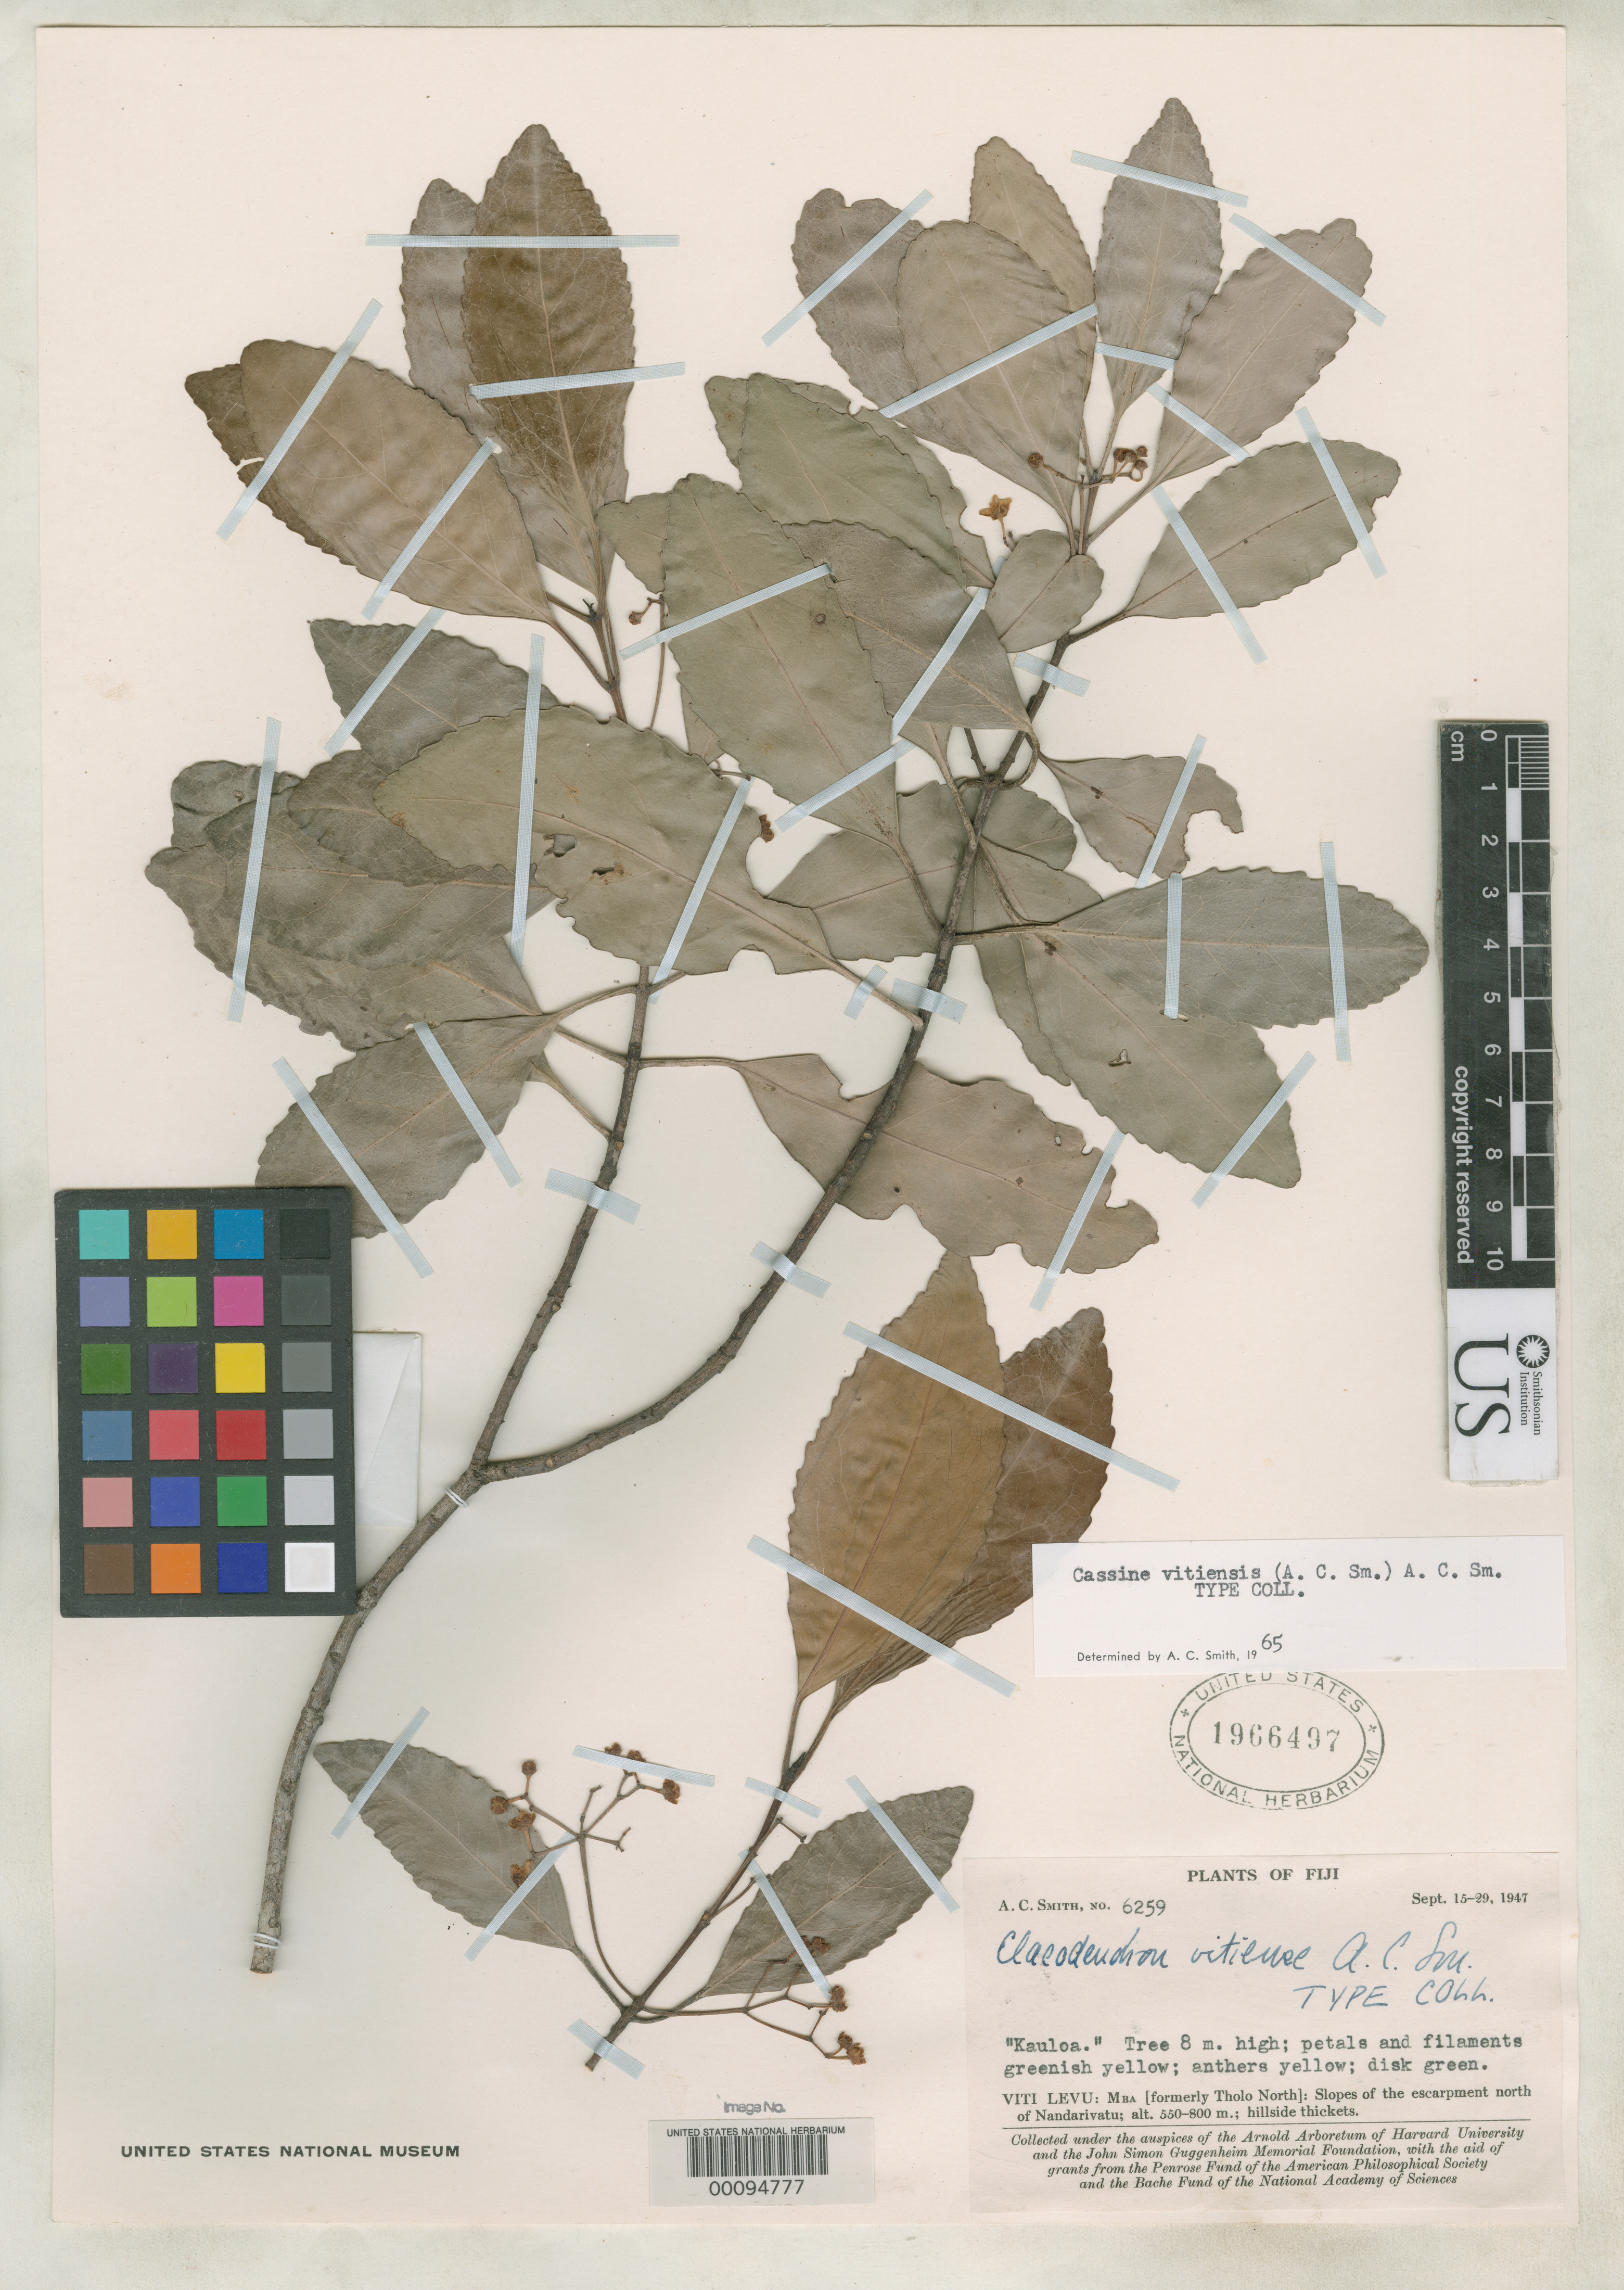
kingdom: Plantae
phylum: Tracheophyta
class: Magnoliopsida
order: Celastrales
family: Celastraceae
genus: Elaeodendron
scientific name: Elaeodendron vitiense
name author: A.C. Sm.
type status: Isotype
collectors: A. C. Smith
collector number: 6259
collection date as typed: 29 Sep 1947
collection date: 1947-09-29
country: Fiji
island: Viti Levu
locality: Mba, slopes of escarpment N of Nandarivatu. [Viti Levu Group]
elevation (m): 550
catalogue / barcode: US 1966497